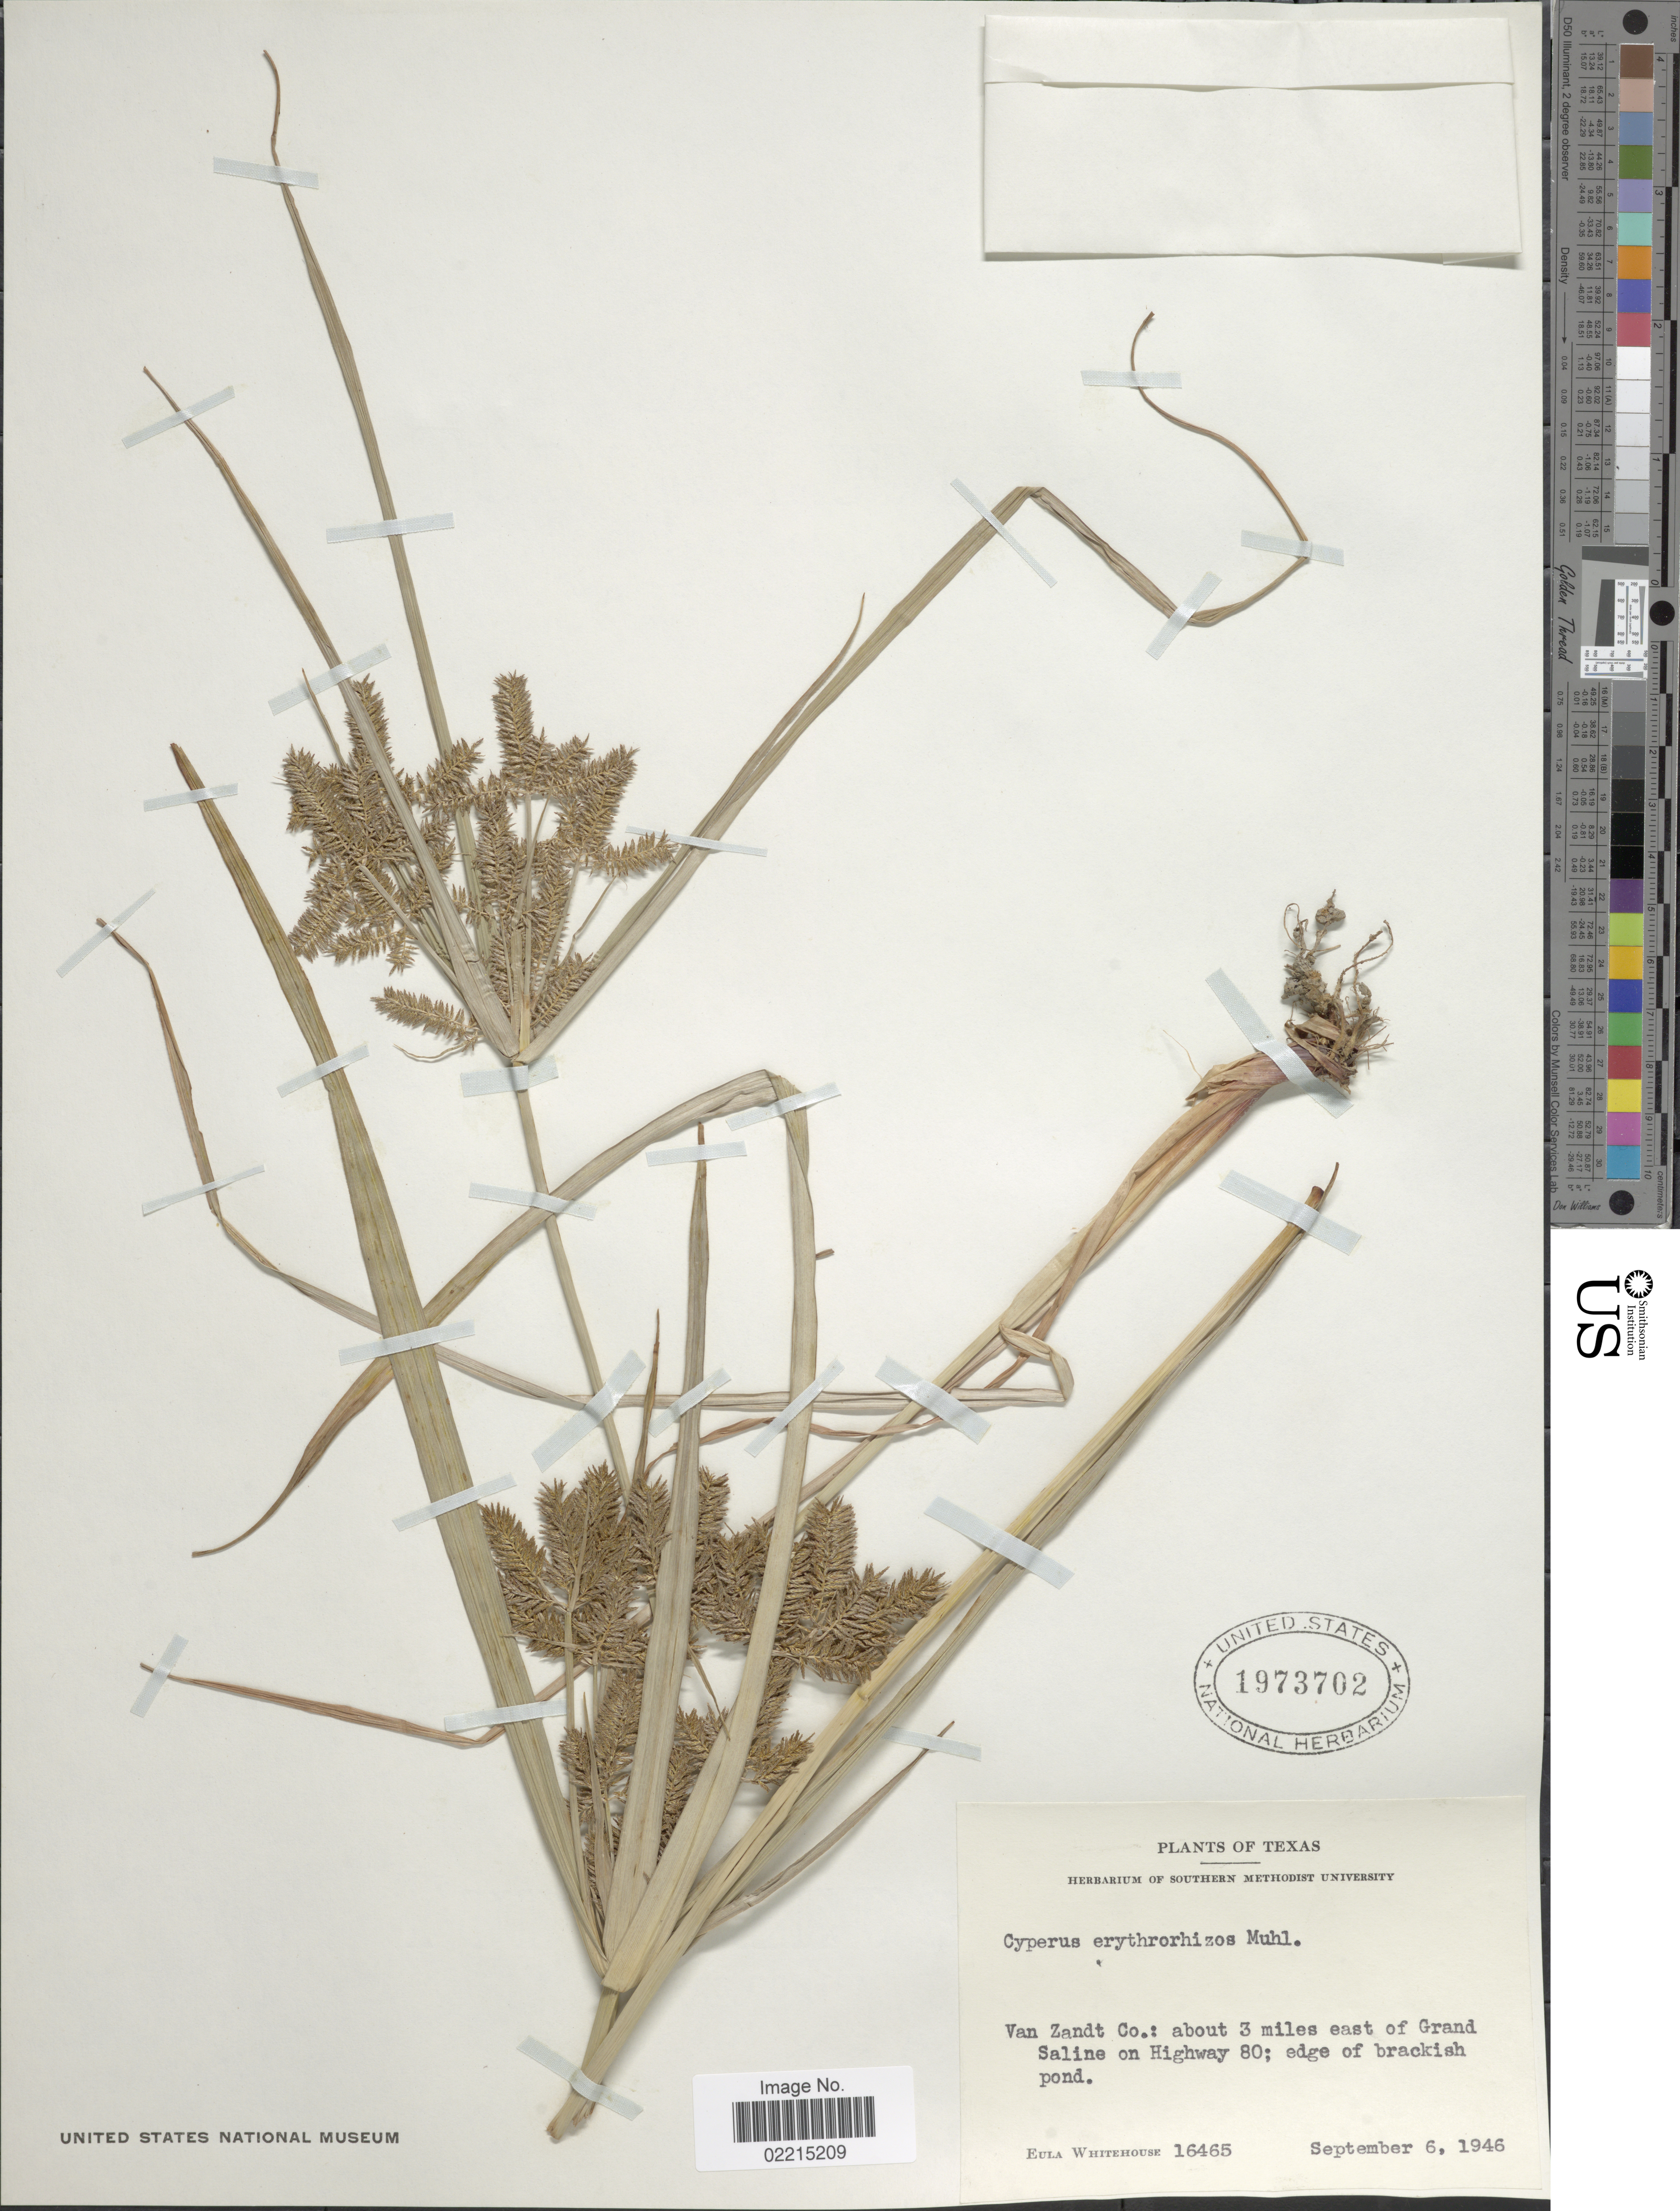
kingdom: Plantae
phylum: Tracheophyta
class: Liliopsida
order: Poales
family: Cyperaceae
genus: Cyperus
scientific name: Cyperus erythrorhizos Muhl.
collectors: E. Whitehouse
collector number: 16465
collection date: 1946-09-06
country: United States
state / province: Texas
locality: Van Zandt Co.: about 3 miles easr of Grand Saline on Highway 80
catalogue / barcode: US 1973702